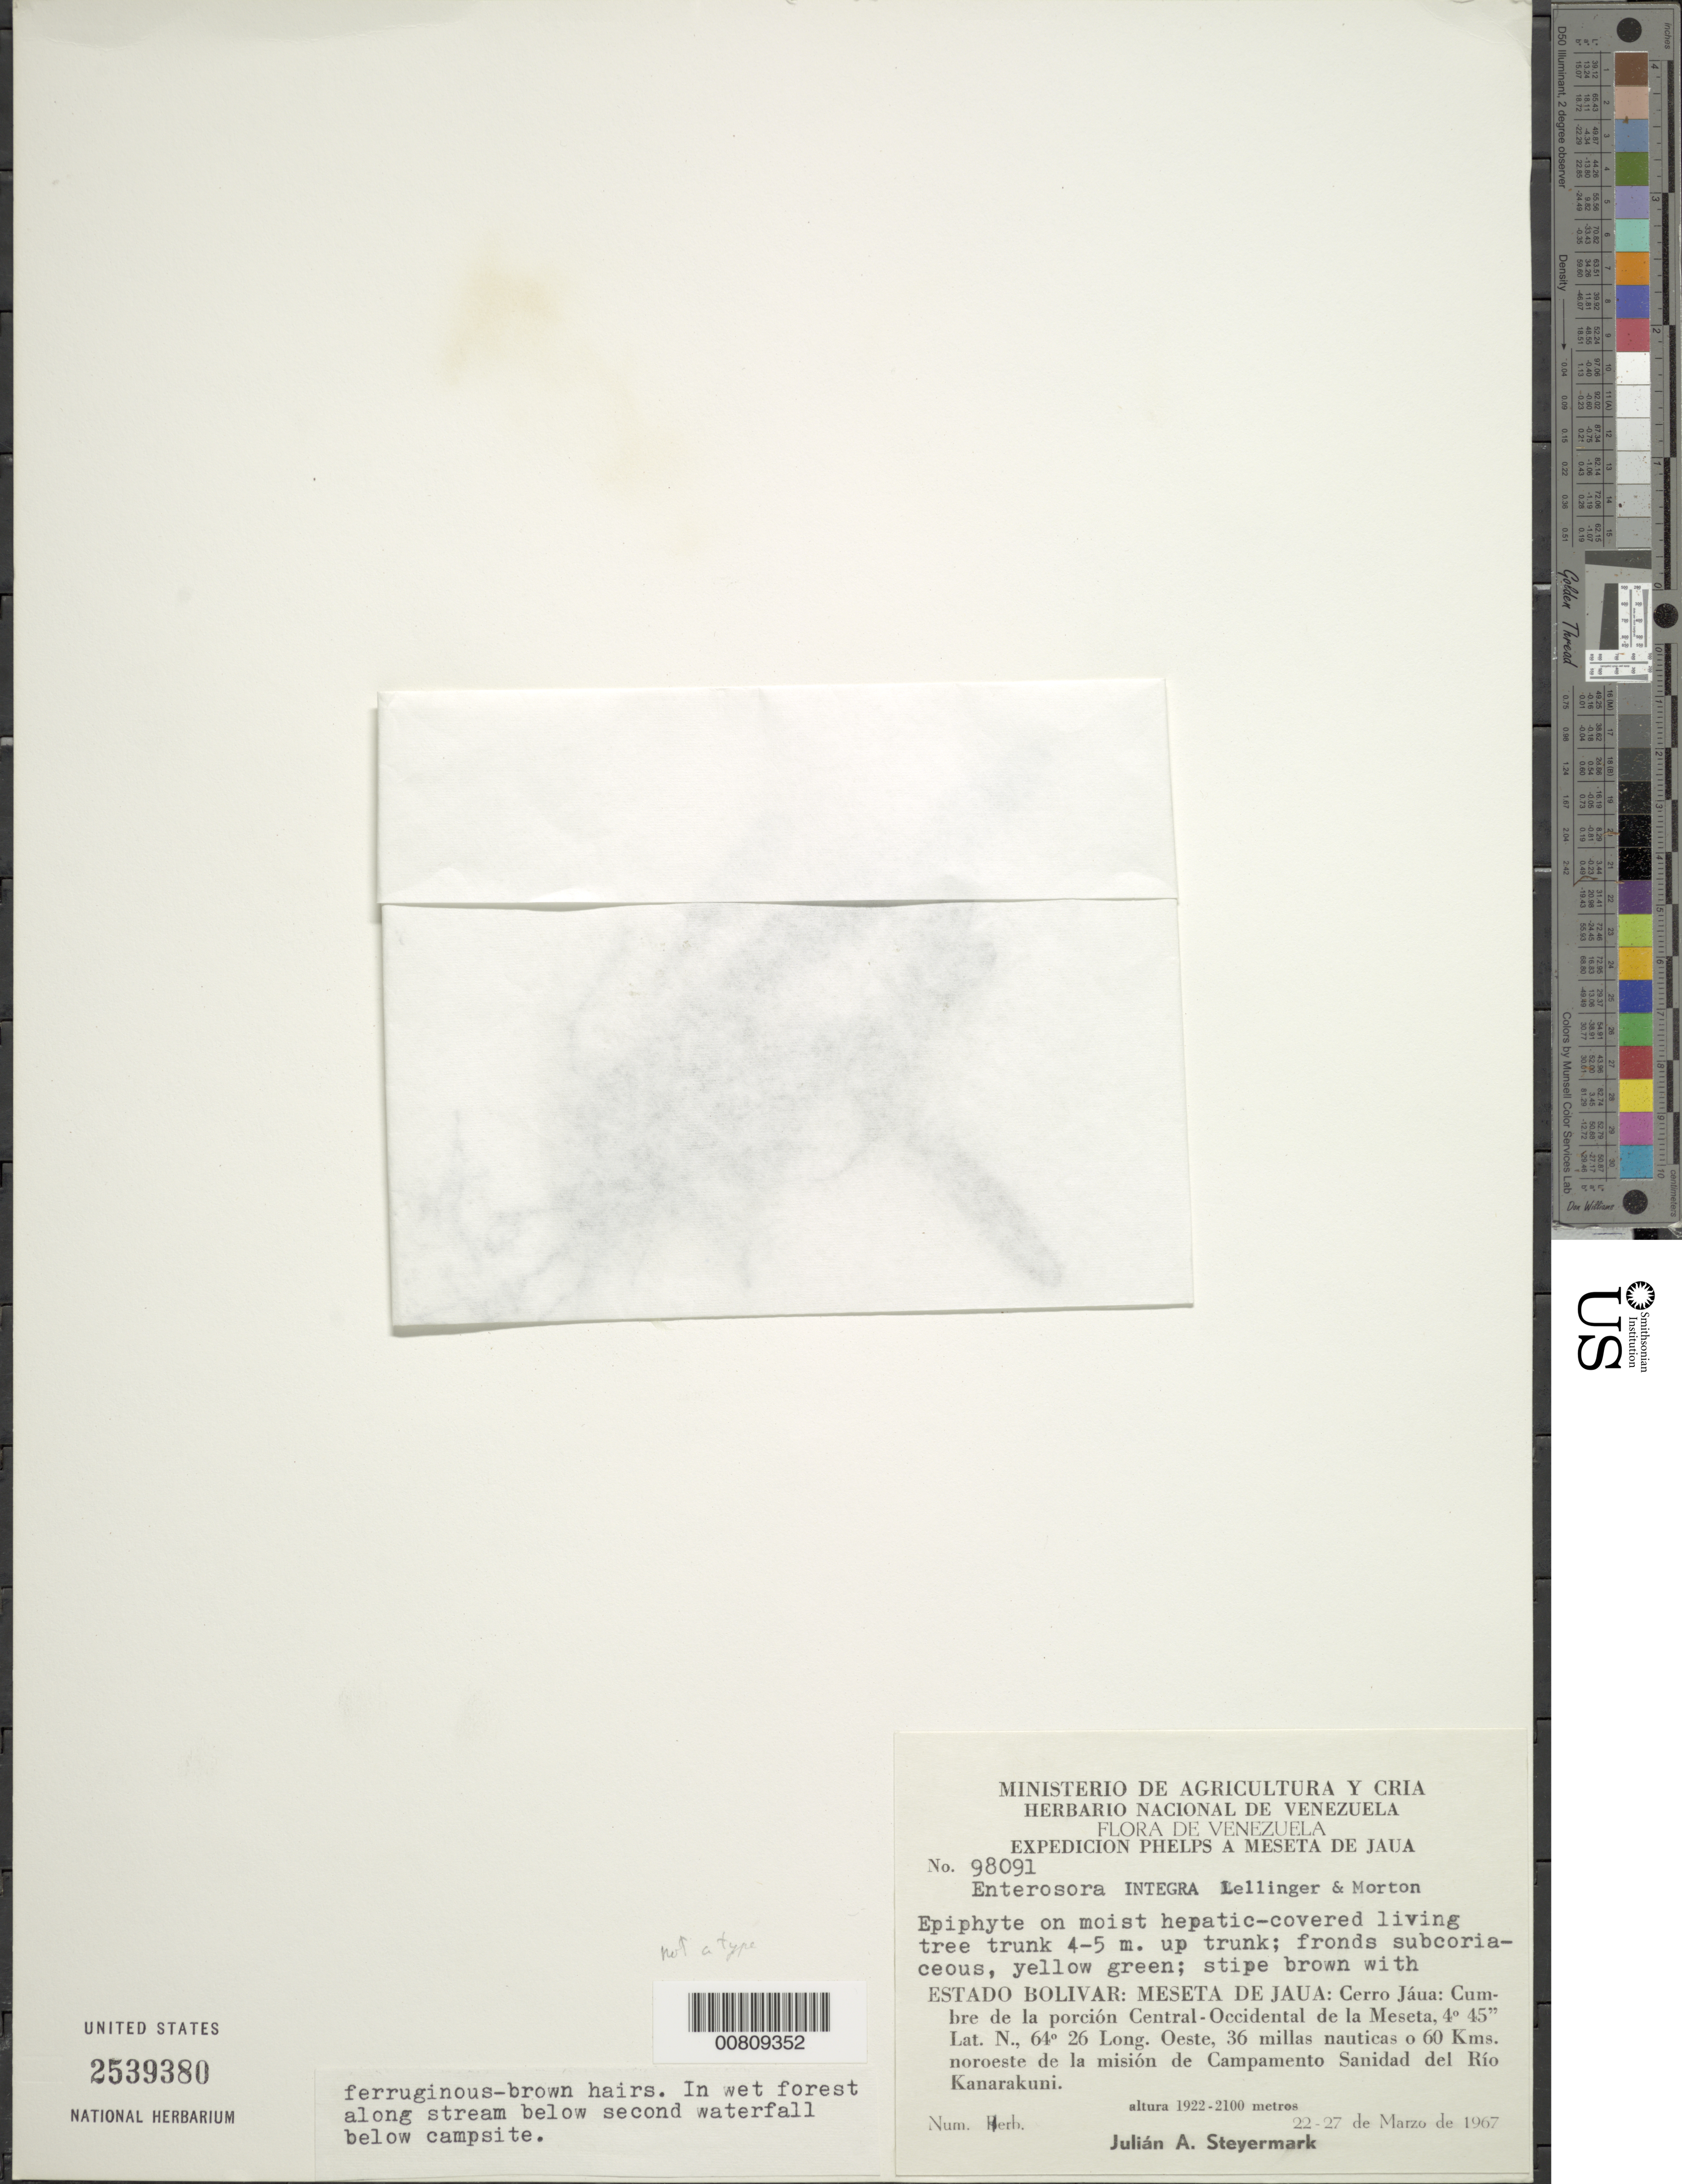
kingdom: Plantae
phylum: Tracheophyta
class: Polypodiopsida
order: Polypodiales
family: Polypodiaceae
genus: Enterosora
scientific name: Enterosora campbellii subsp. campbellii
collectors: J. Steyermark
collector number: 98091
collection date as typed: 22-Mar-67 to 27-Mar-67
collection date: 1967-03-22/1967-03-27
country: Venezuela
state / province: Bolívar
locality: Meseta del Jaua: Cerro Jáua, cumbre de la porcion Central-Occidental de la Meseta, 36 millas nauticas o 60 km NO de la mision de Campamento Sanidad del Río Kanarakuni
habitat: Moist hepatic-covered living tree trunk, in wet forest along stream below waterfall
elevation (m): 1922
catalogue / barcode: US 2539380